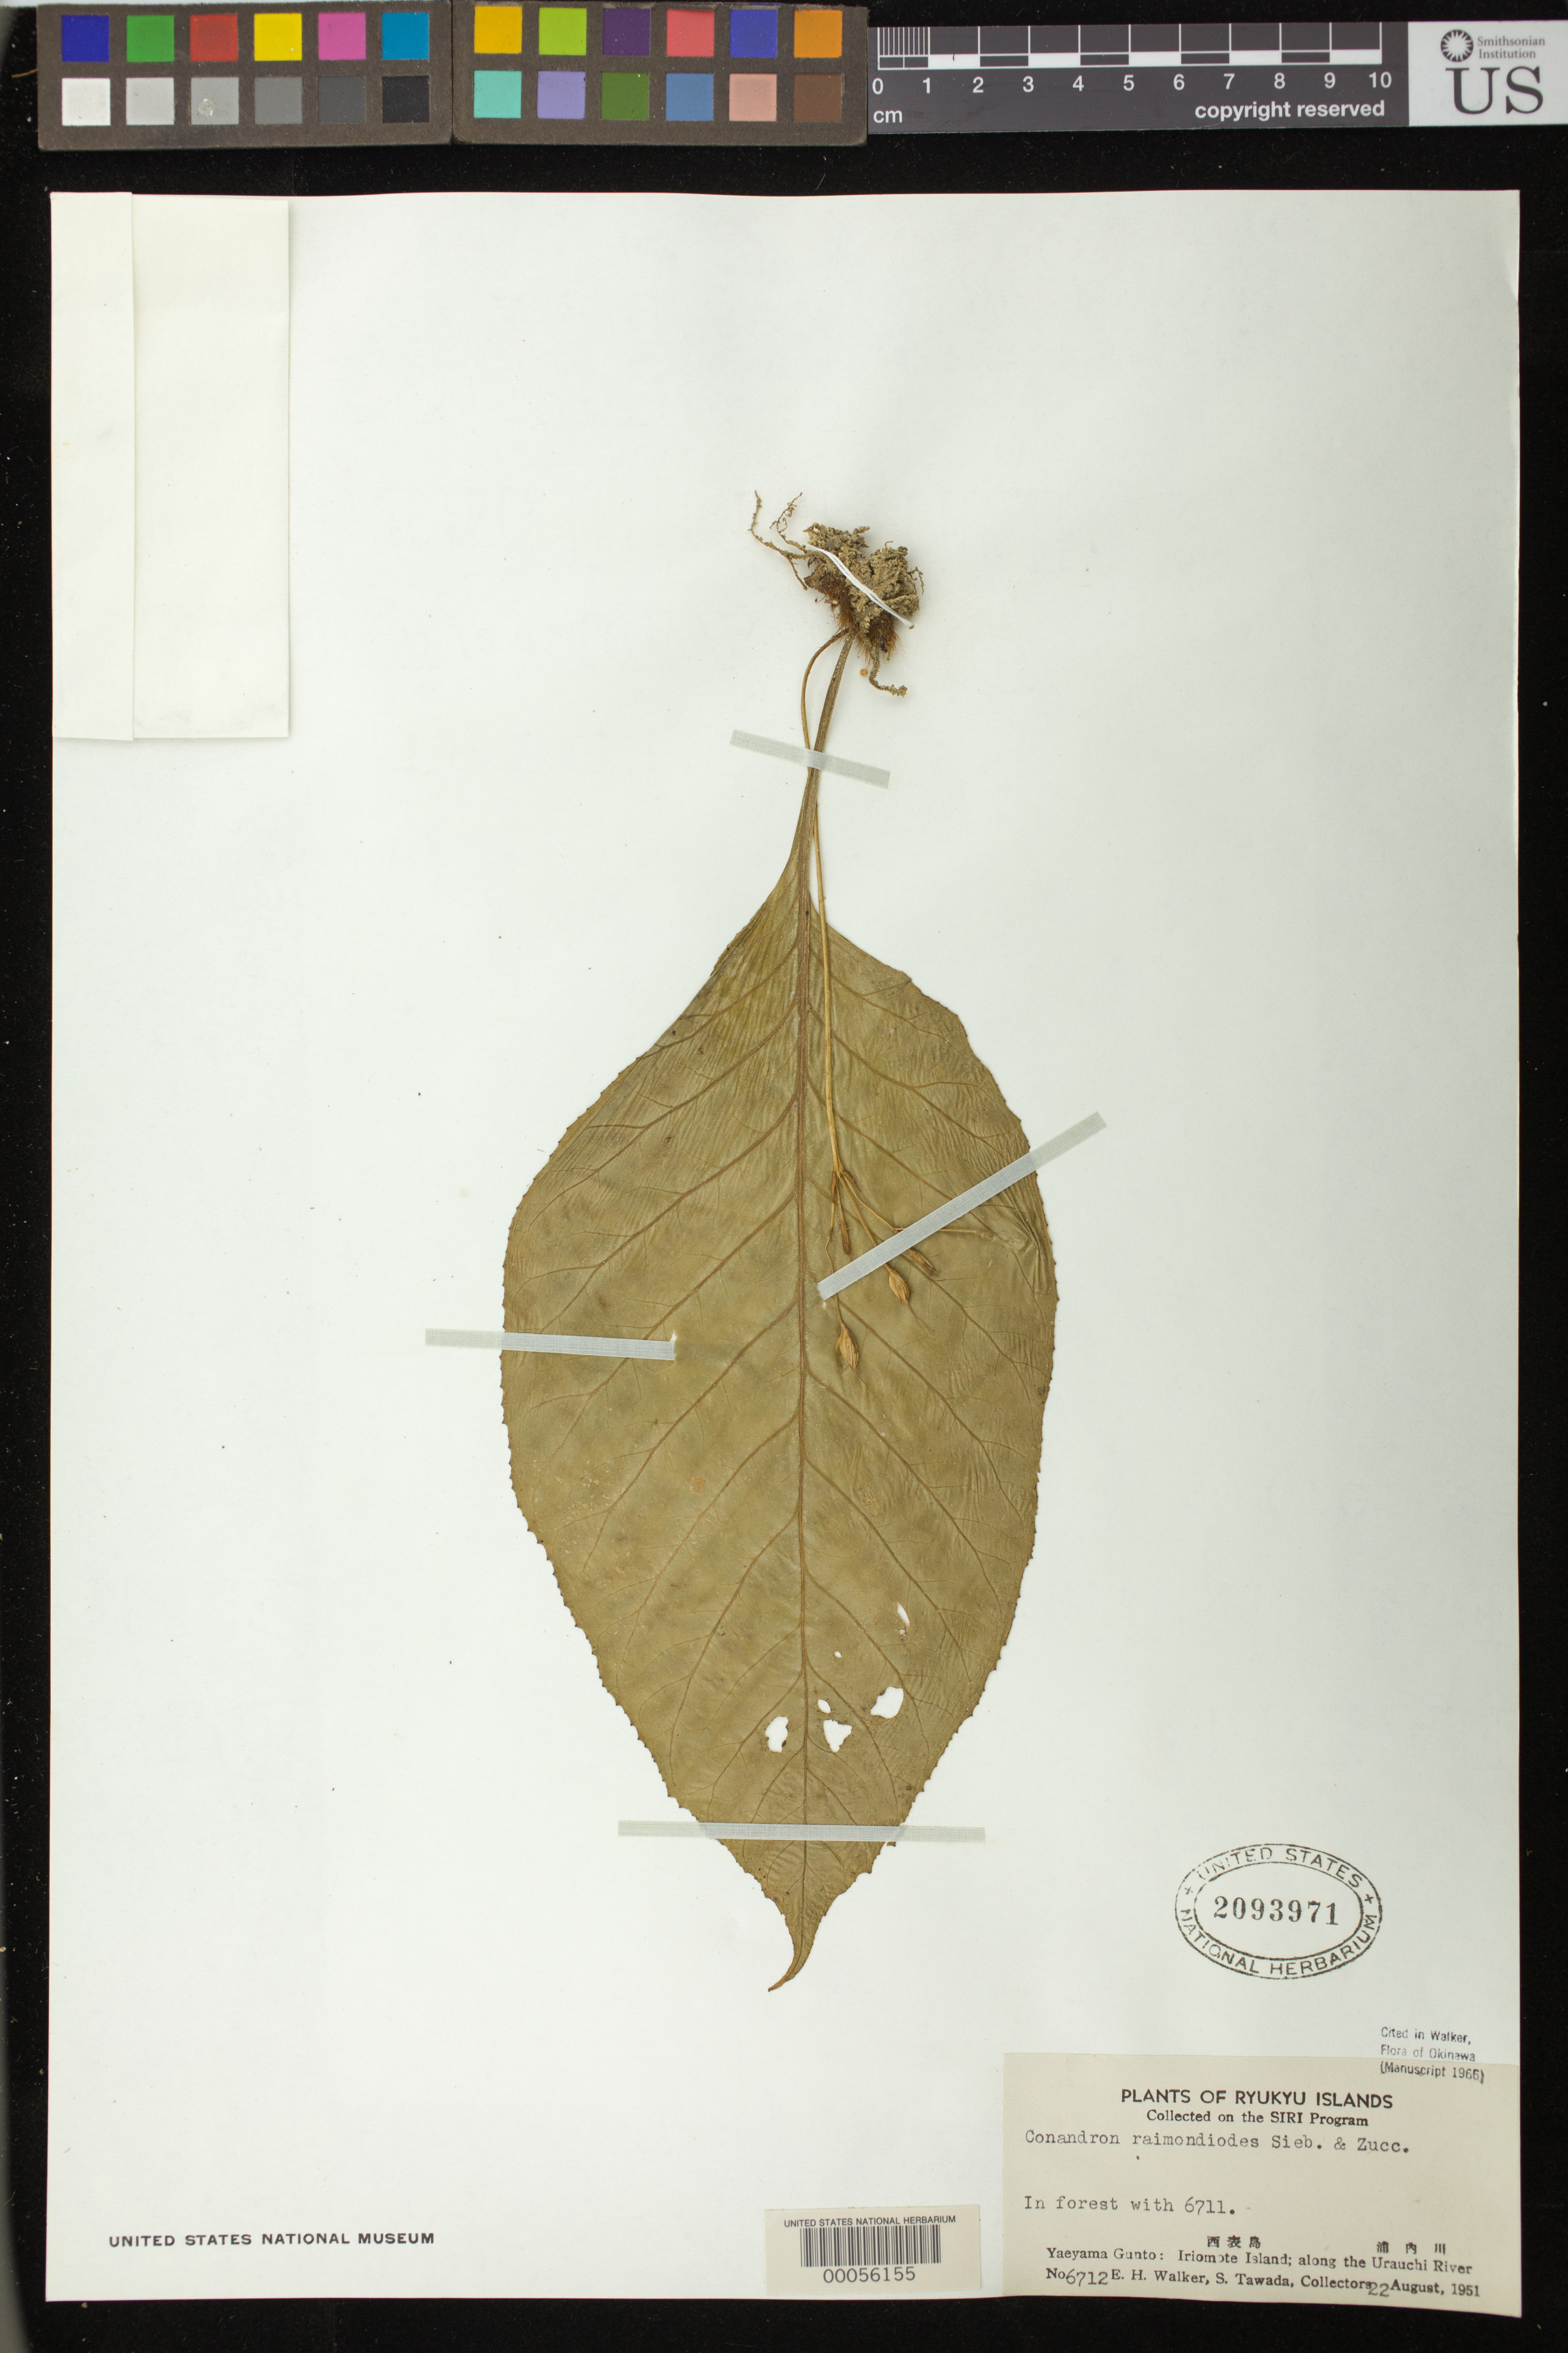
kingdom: Plantae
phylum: Tracheophyta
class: Magnoliopsida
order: Lamiales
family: Gesneriaceae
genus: Conandron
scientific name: Conandron ramondioides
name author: Siebold & Zucc.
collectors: E. H. Walker & S. Tawada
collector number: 6712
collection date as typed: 22 Aug 1951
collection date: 1951-08-22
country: Japan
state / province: Okinawa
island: Iriomote I.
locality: Irimote i., Yaeyama gunto, along the urauchi river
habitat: Forest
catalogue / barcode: US 2093971